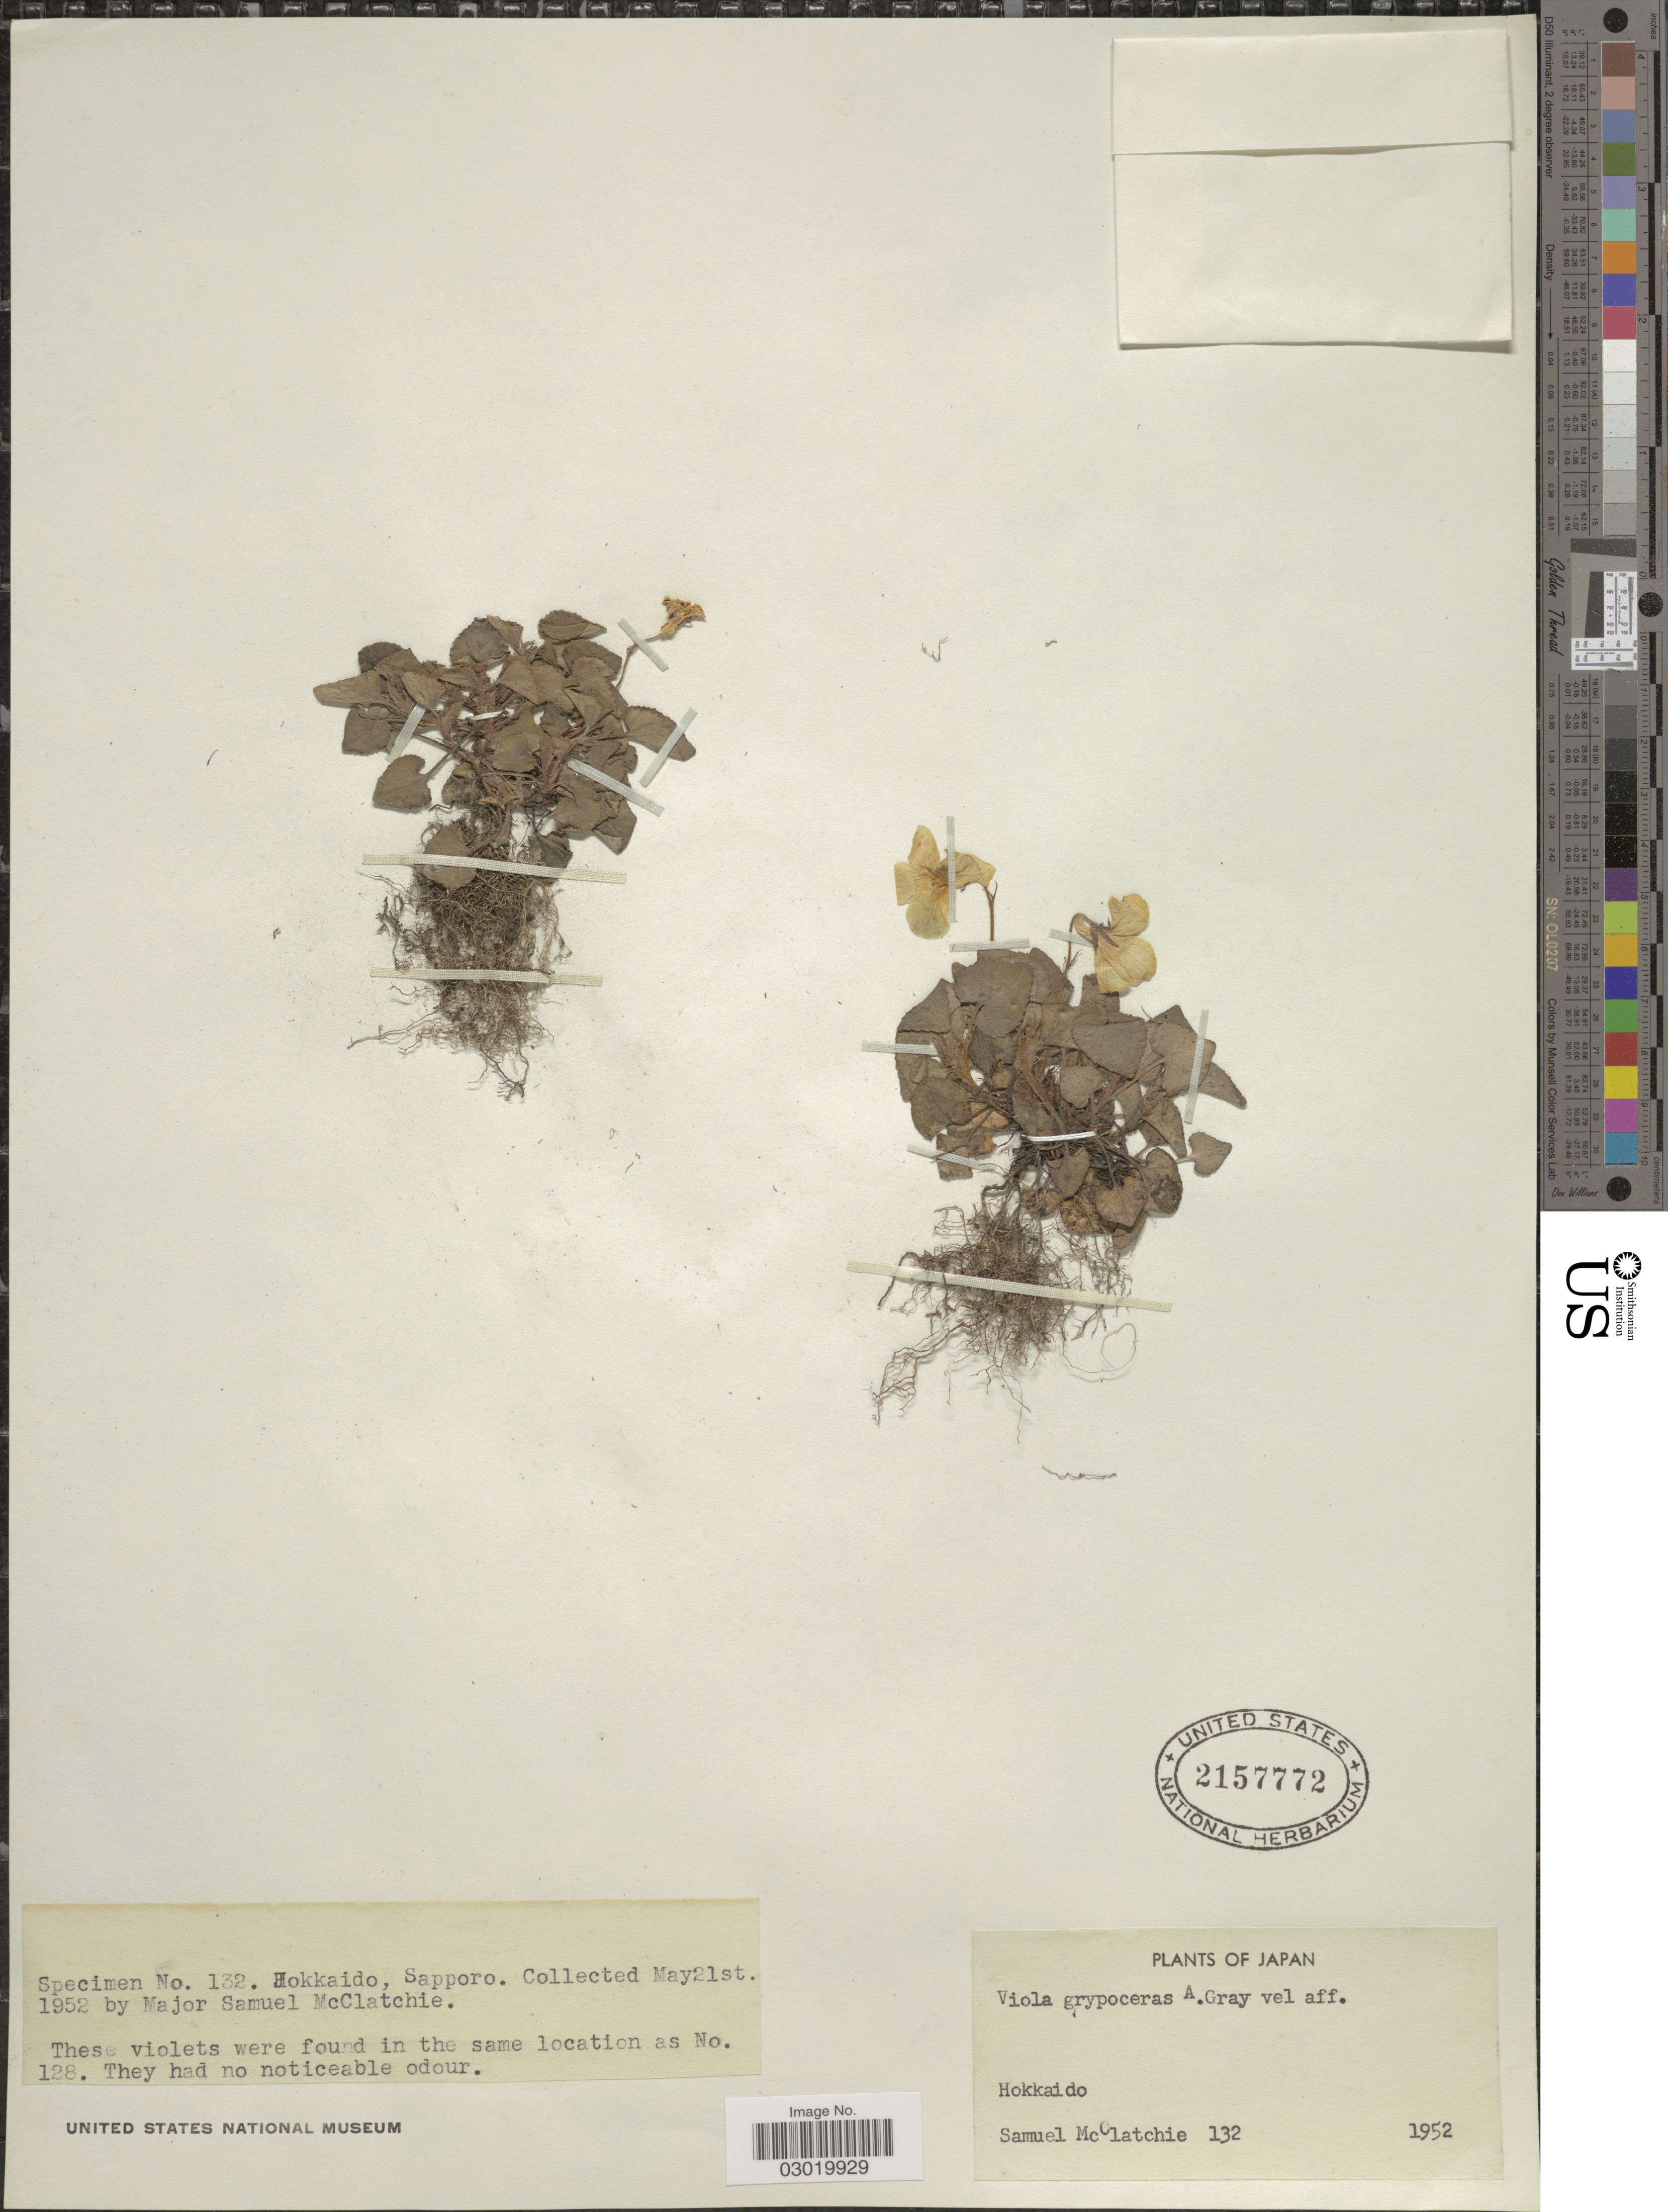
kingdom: Plantae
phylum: Tracheophyta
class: Magnoliopsida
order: Malpighiales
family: Violaceae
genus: Viola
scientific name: Viola grypoceras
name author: A. Gray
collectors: S. McClatchie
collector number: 132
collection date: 1952-05-21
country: Japan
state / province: Hokkaidō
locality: Hokkaido, Sapporo.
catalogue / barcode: US 2157772